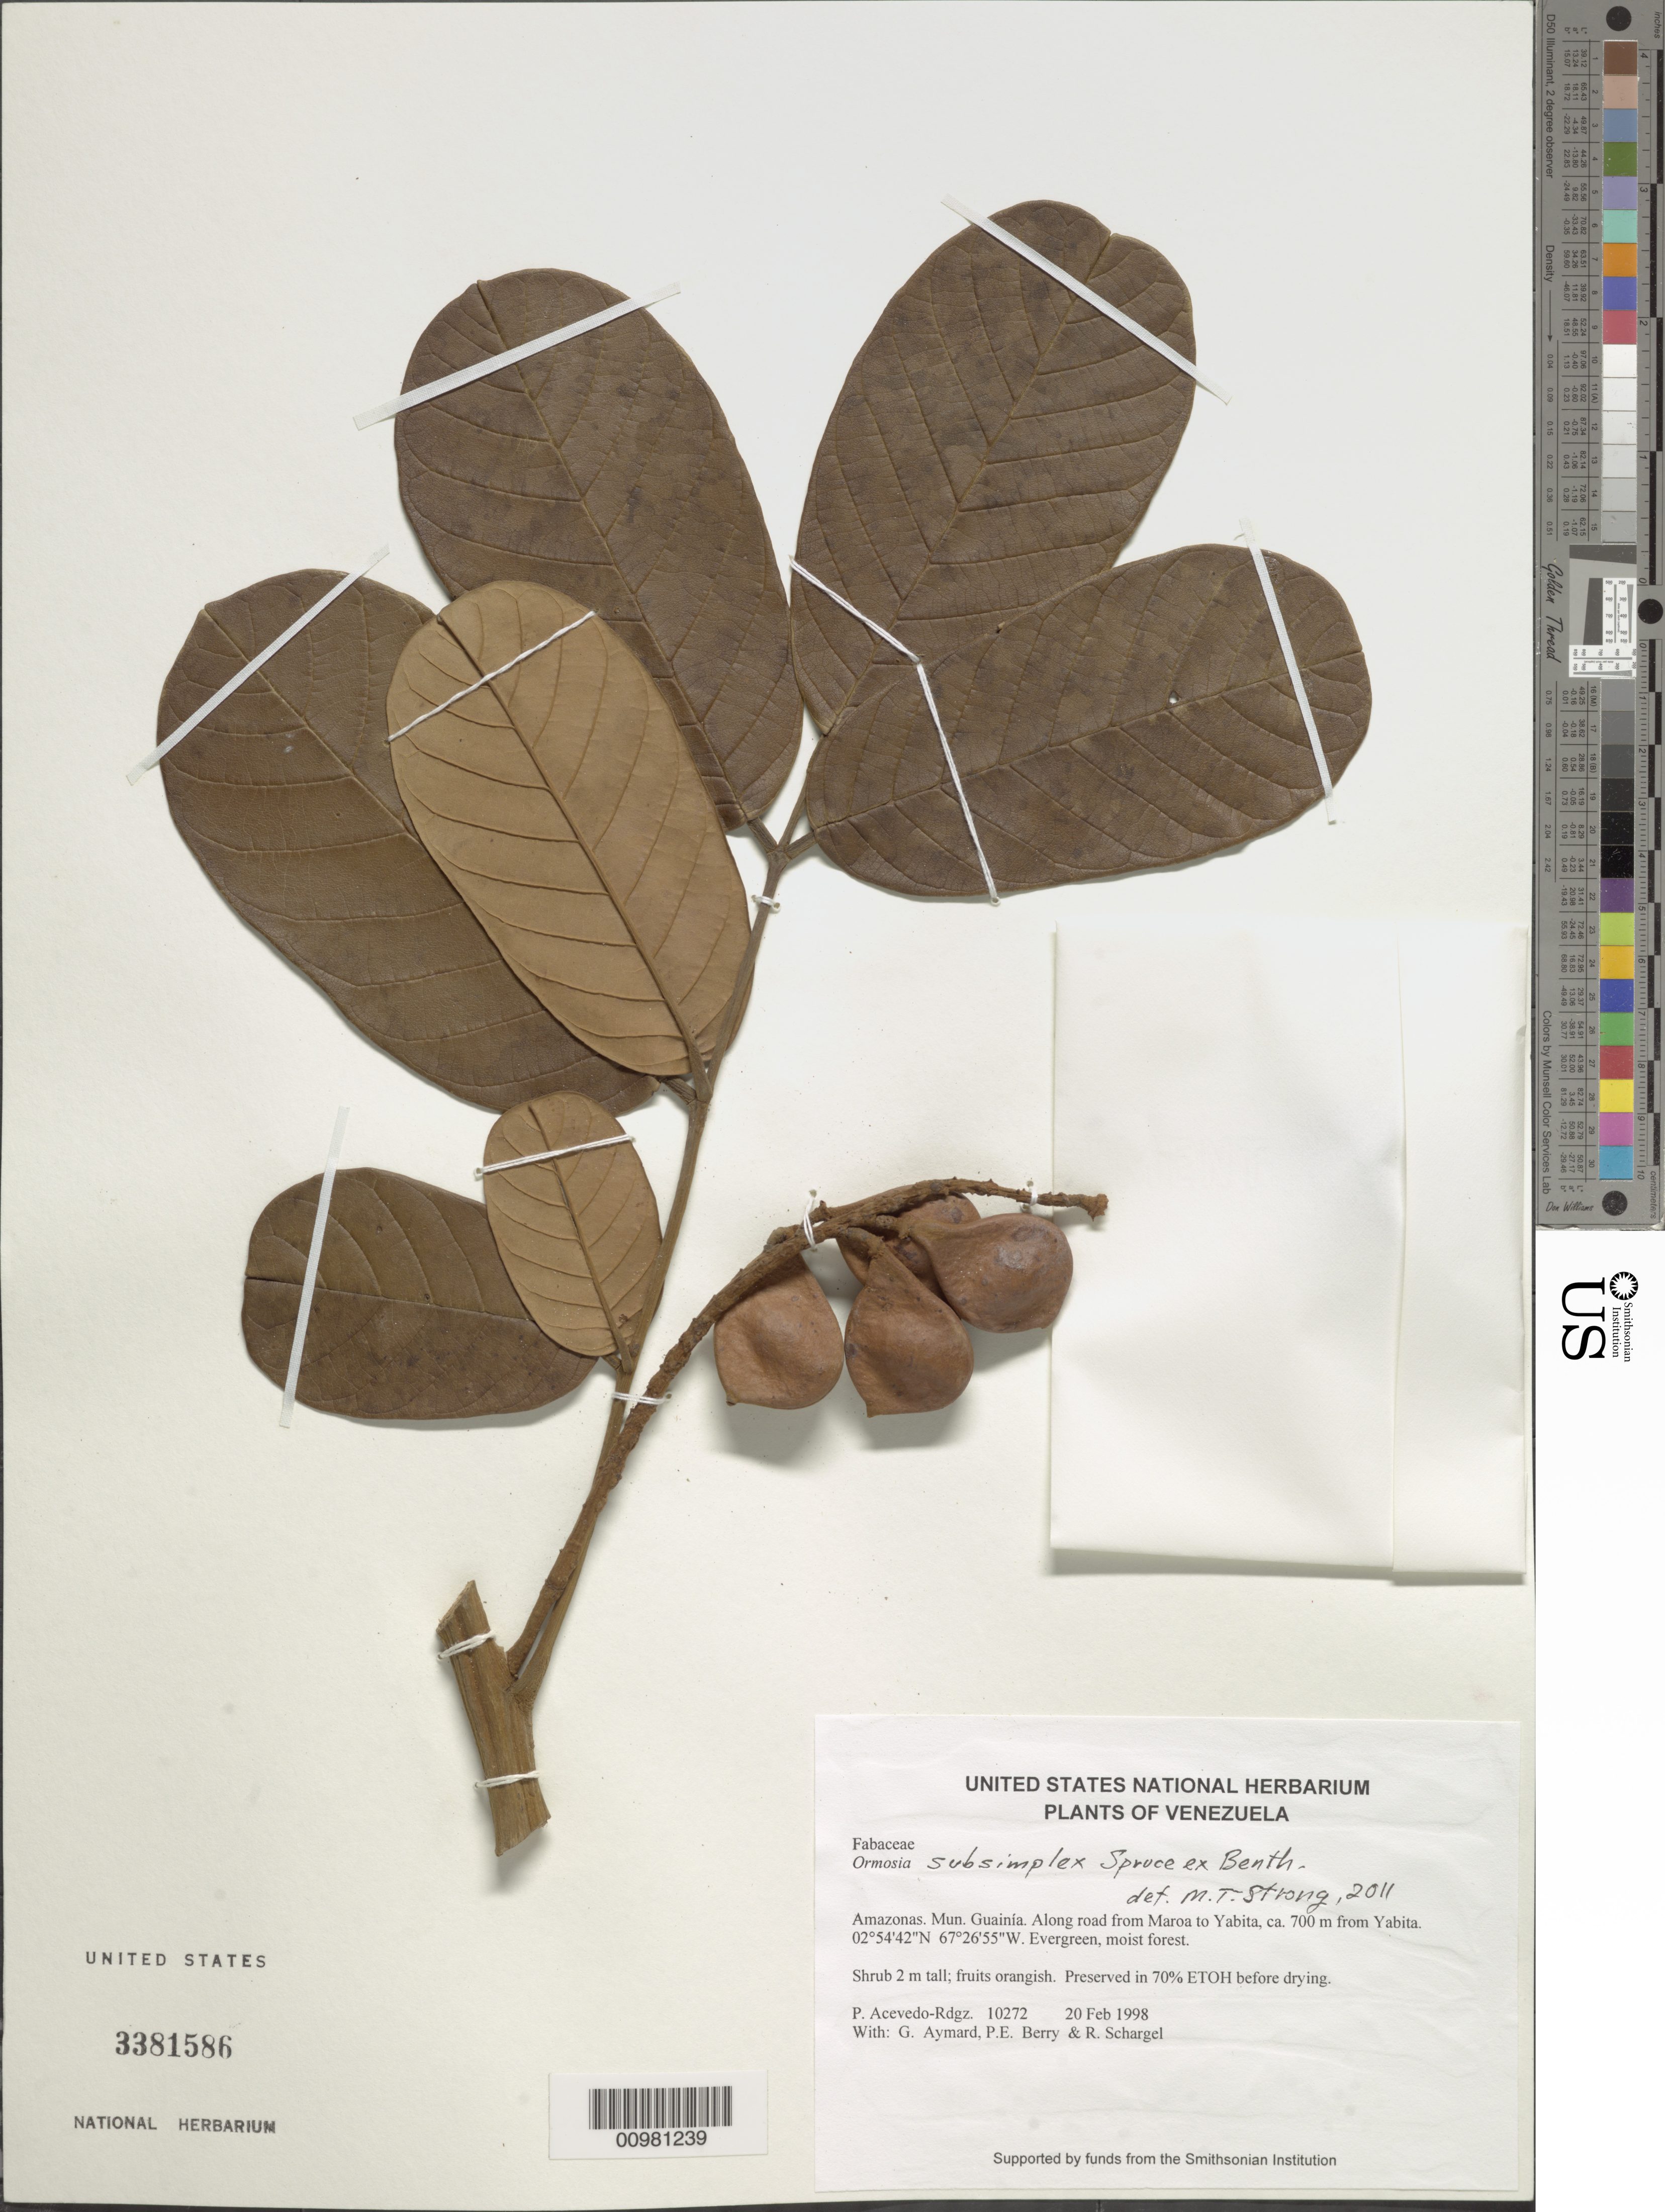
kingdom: Plantae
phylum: Tracheophyta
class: Magnoliopsida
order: Fabales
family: Fabaceae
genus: Ormosia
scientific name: Ormosia coccinea var. subsimplex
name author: (Spruce ex Benth.) Rudd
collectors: P. Acevedo-Rodr., G. A. Aymard, P. E. Berry & R. Schargel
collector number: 10272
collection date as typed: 20 Feb 1998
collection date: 1998-02-20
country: Venezuela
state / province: Amazonas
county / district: Maroa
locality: Along road from Maroa to Yabita, ca. 700 m from Yabita.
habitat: Evergreen, moist forest.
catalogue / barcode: US 3381586